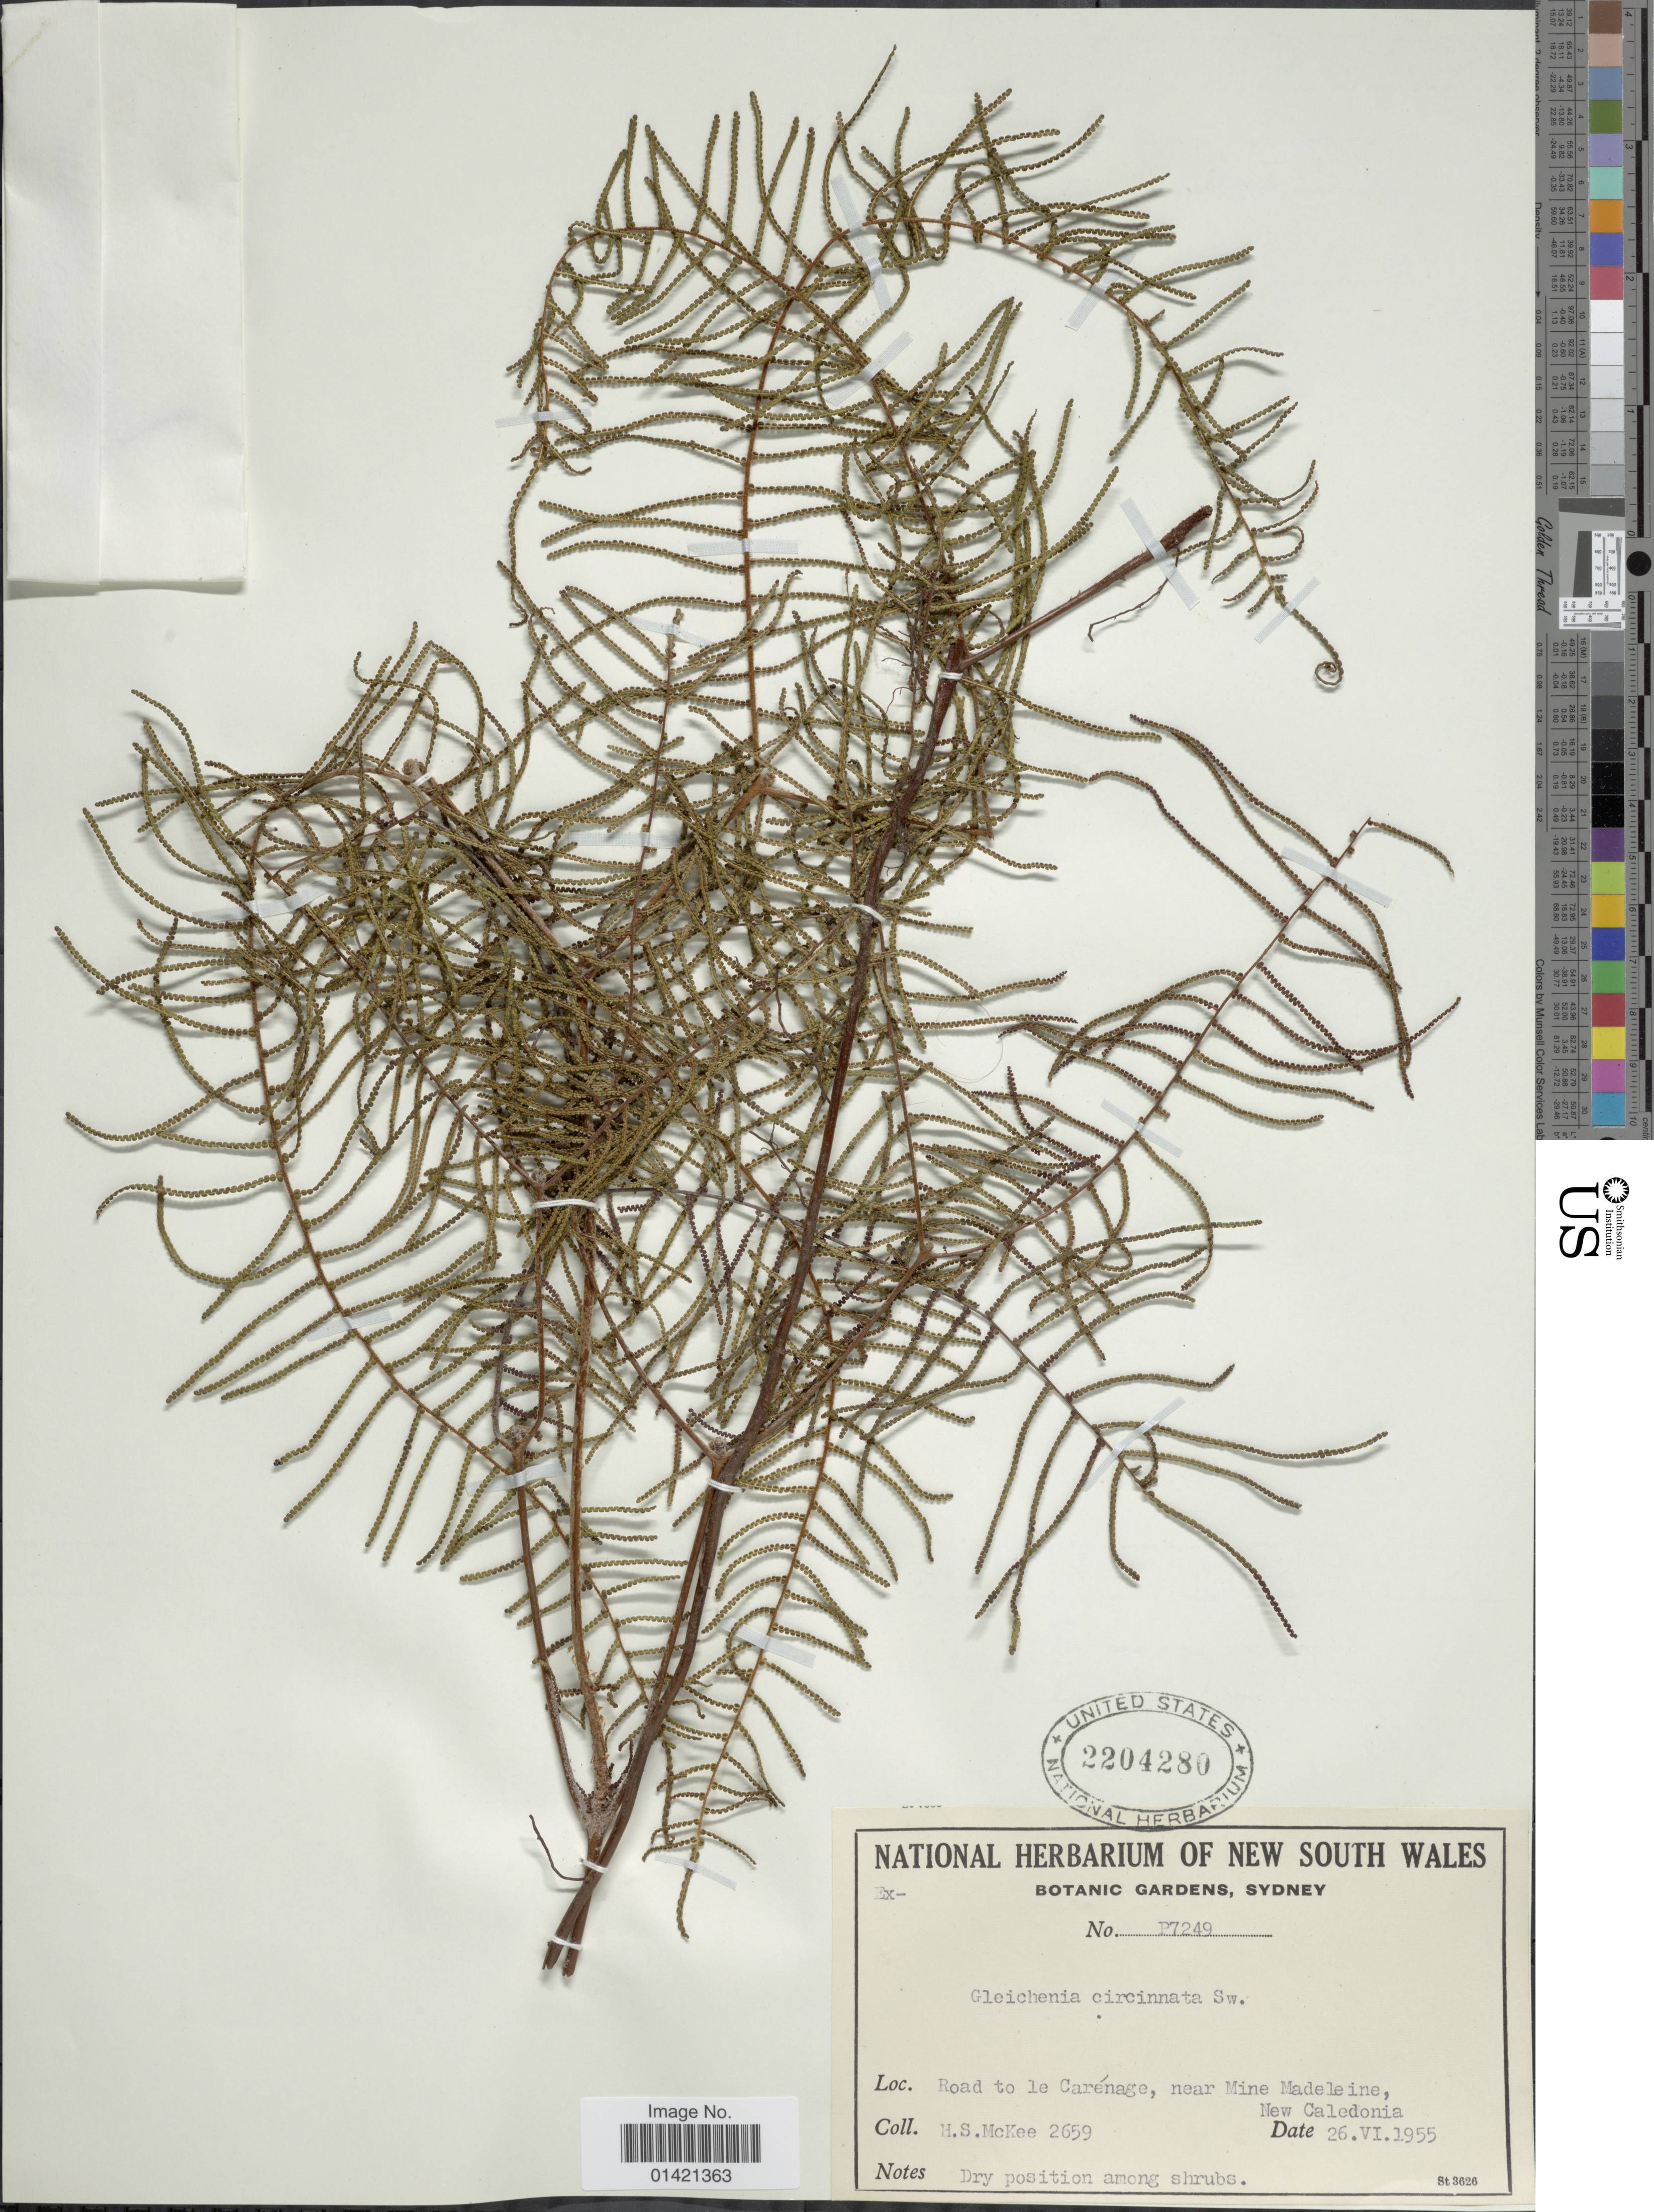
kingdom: Plantae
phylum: Tracheophyta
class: Polypodiopsida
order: Gleicheniales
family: Gleicheniaceae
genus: Gleichenia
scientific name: Gleichenia dicarpa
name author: R. Br.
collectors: H. S. McKee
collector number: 2659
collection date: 1955-06-26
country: New Caledonia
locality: Road to Le Carenage, near Mine Madeleine.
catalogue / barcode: US 2204280